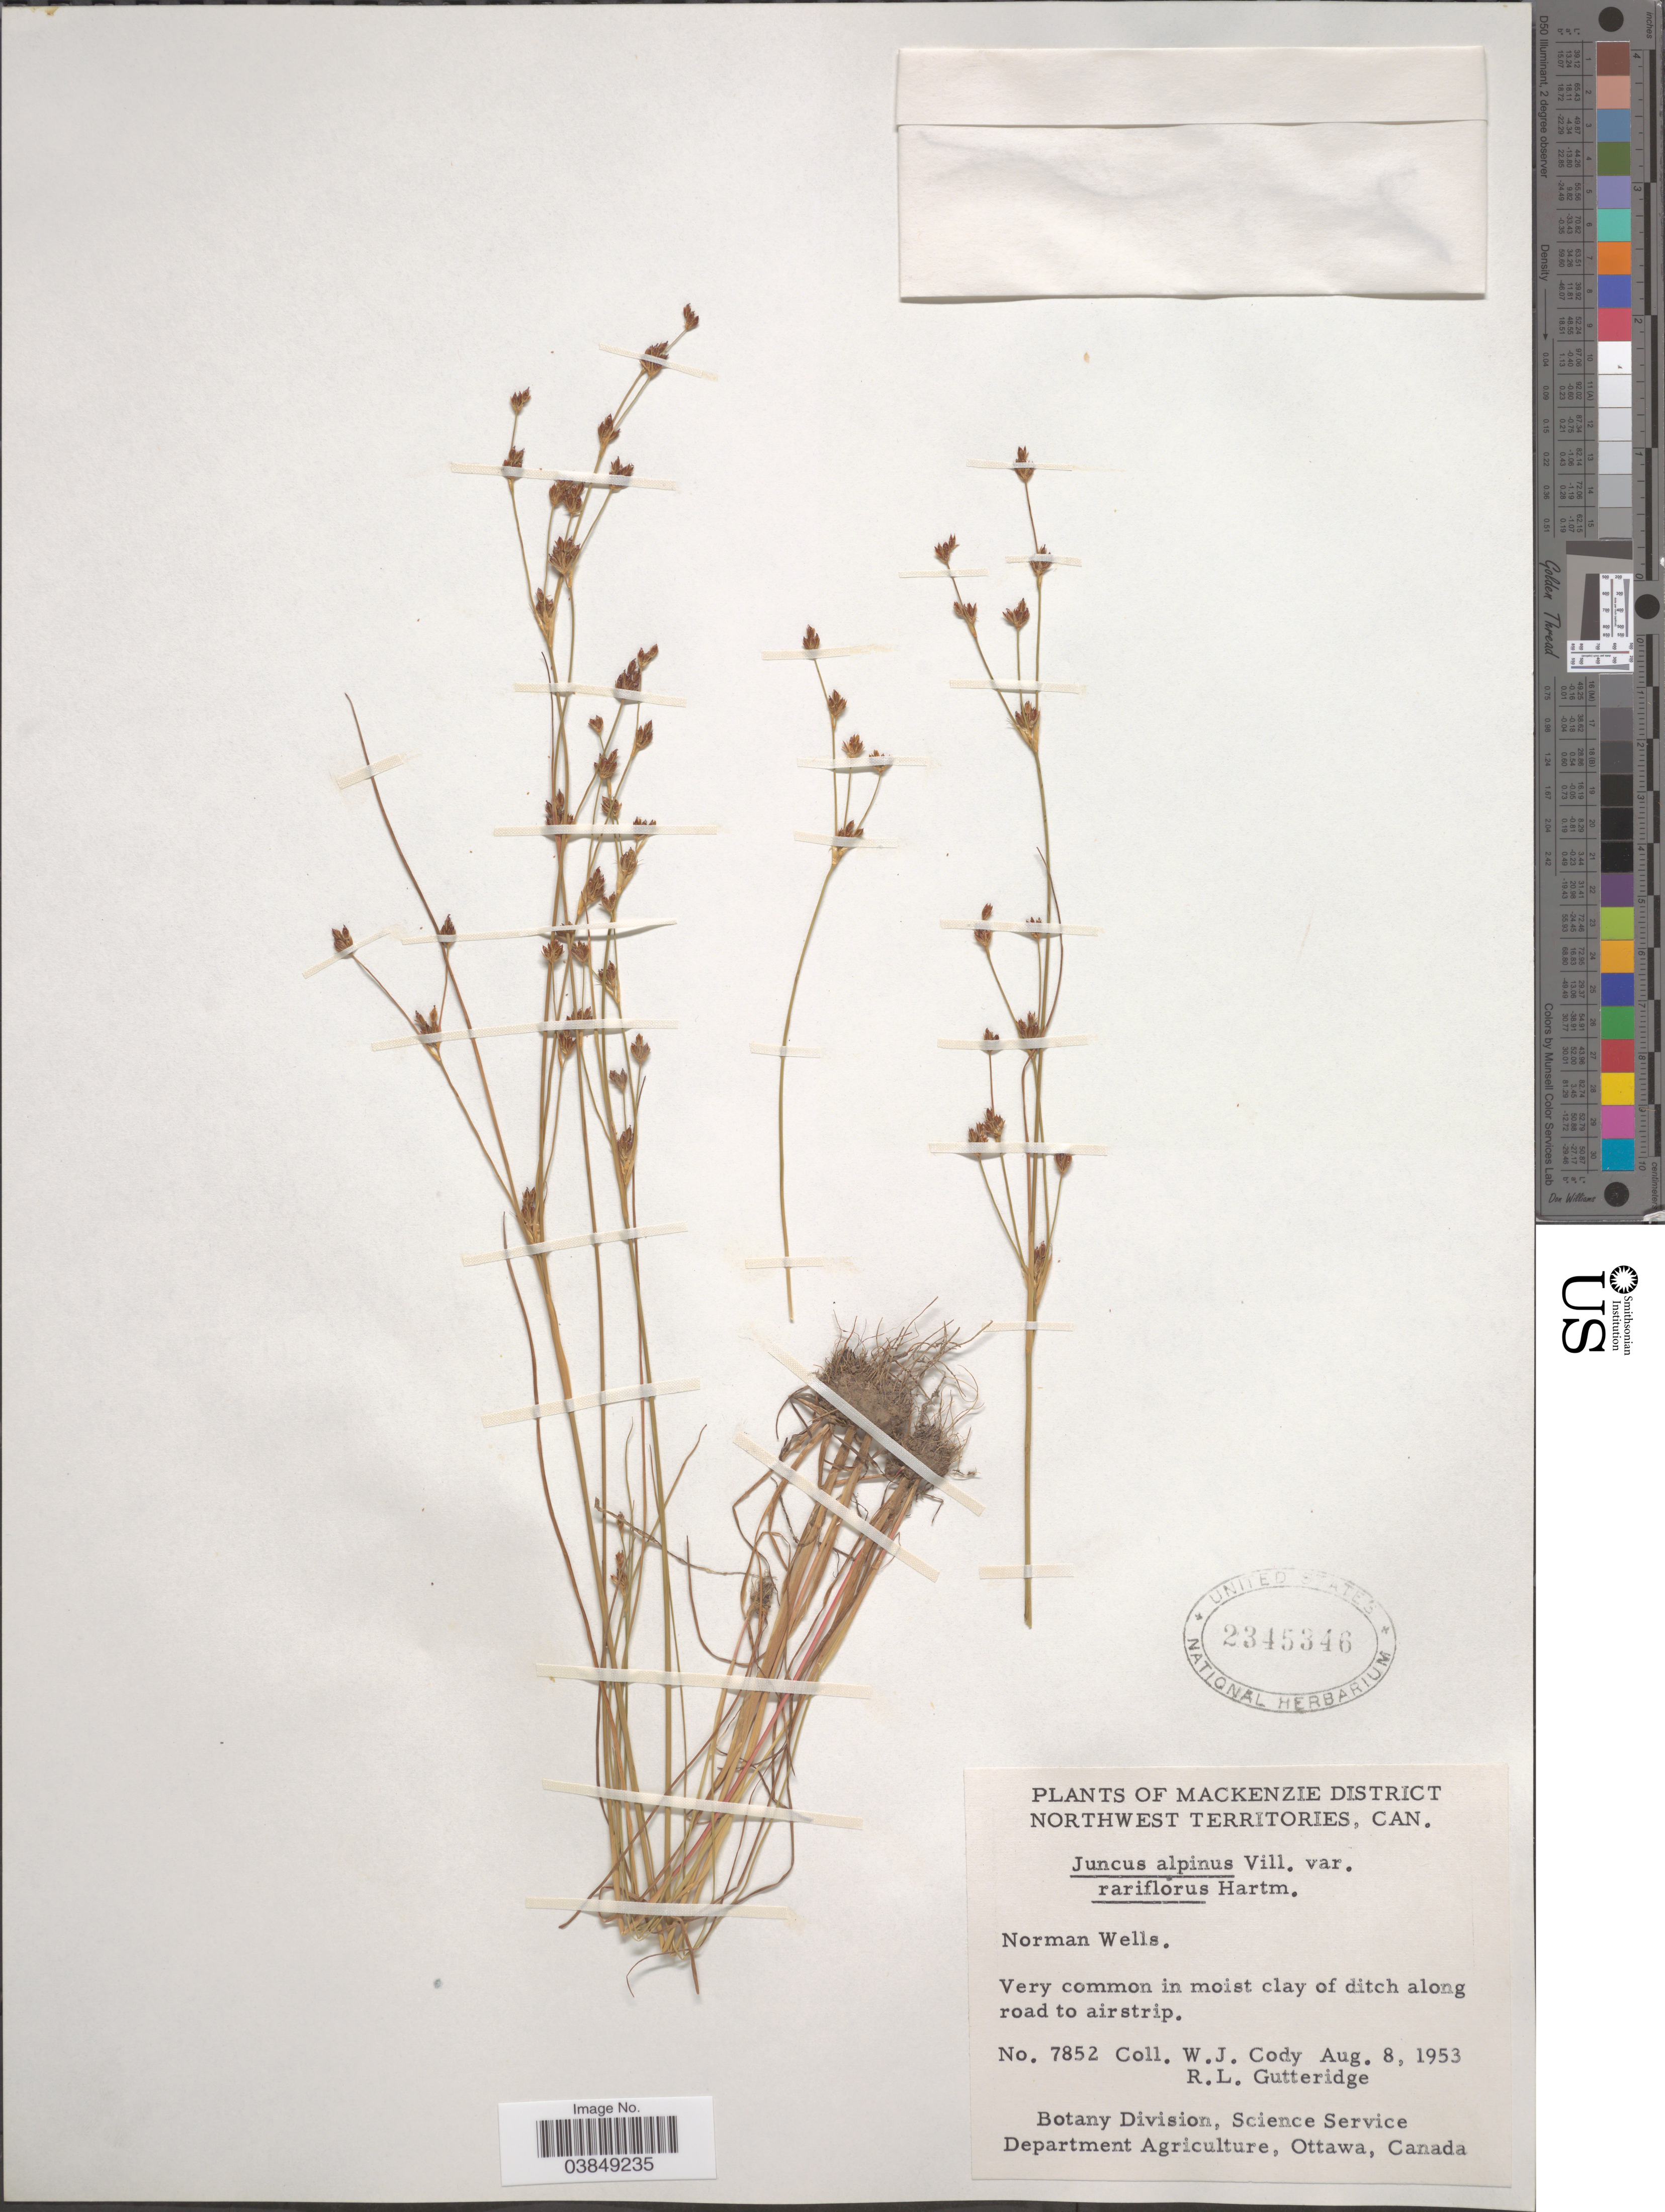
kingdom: Plantae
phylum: Tracheophyta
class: Liliopsida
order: Poales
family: Juncaceae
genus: Juncus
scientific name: Juncus alpinus var. rariflorus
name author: (Hartm.) Hartm.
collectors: W. Cody & R. Gutteridge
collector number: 7852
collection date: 1953-08-08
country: Canada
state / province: Northwest Territories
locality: Mackenzie District. Norman Wells, ditch along road to airstrip.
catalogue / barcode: US 2345346